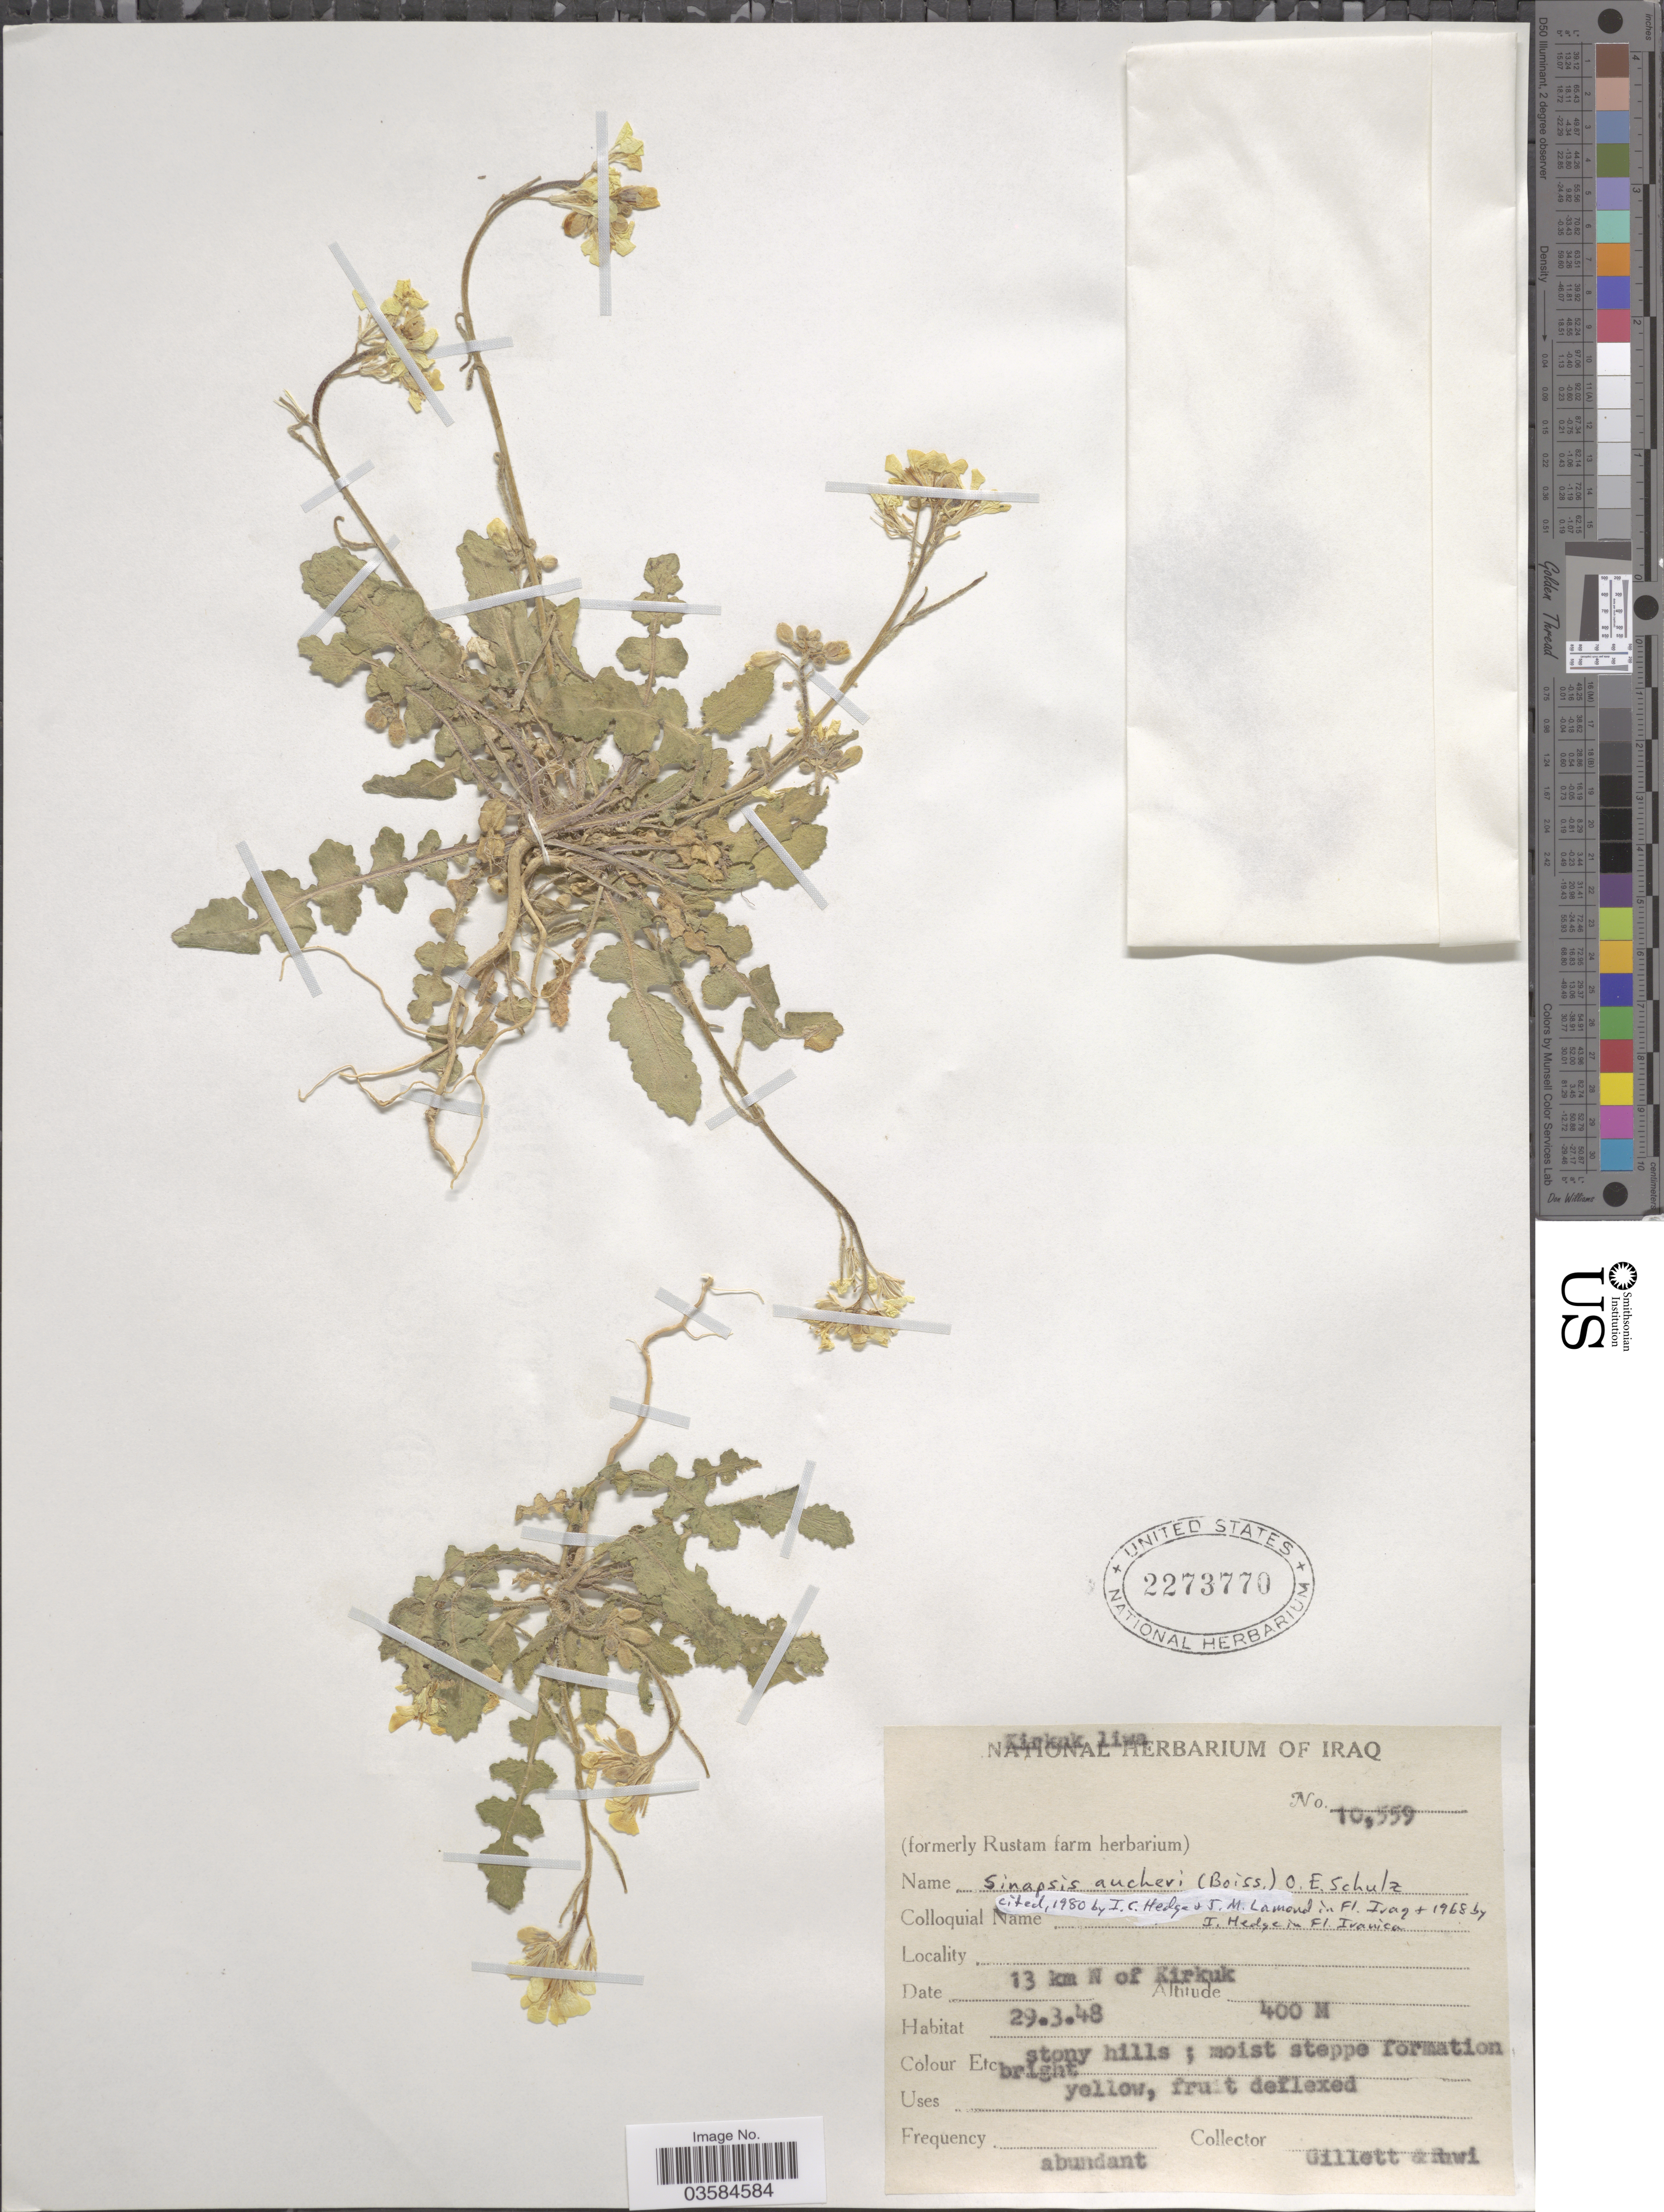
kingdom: Plantae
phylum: Tracheophyta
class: Magnoliopsida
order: Brassicales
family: Brassicaceae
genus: Sinapis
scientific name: Sinapis aucheri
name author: O.E. Schulz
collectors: Gillett, -- & -. Rawi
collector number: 10559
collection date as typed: Transcribed d/m/y: 29/3/48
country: Iraq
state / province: Kirkūk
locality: Kirkuk liwa. 13 km N of Kirkuk.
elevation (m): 400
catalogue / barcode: US 2273770